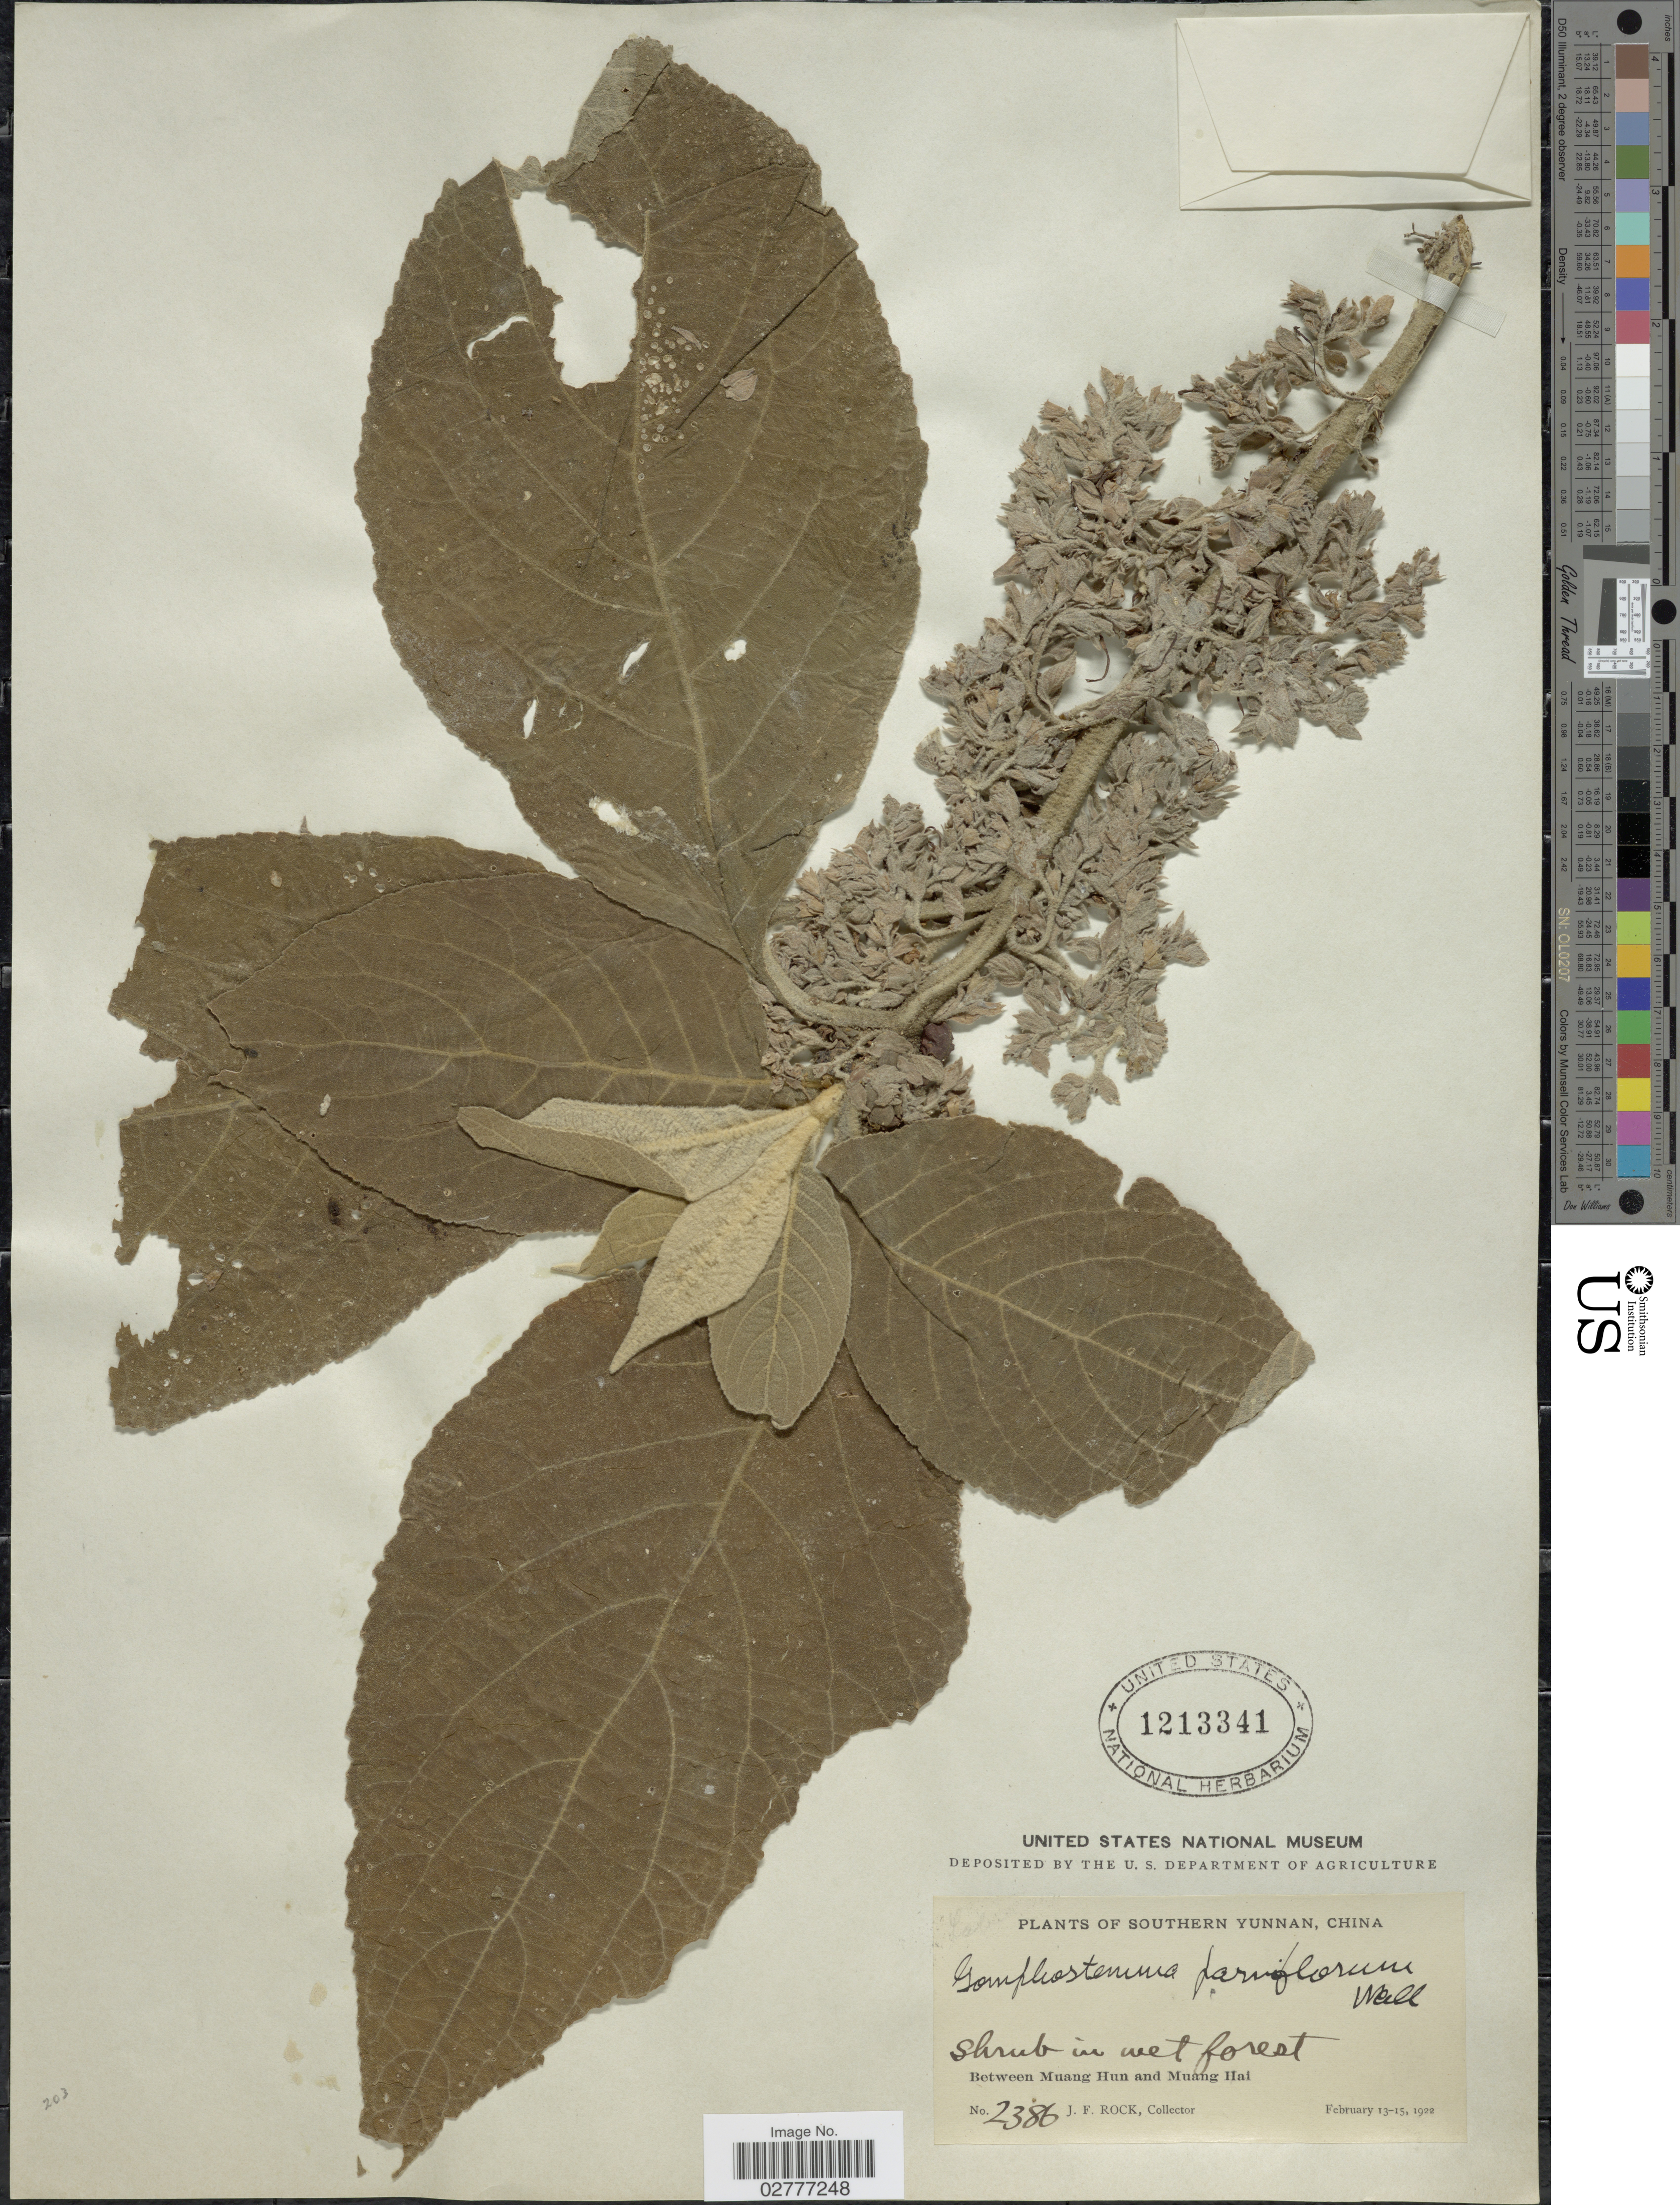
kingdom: Plantae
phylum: Tracheophyta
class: Magnoliopsida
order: Lamiales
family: Lamiaceae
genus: Gomphostemma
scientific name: Gomphostemma parviflorum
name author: Wall. ex Benth.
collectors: J. Rock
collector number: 2386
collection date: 1922-02-13/1922-02-15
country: China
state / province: Yunnan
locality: Southern Yunnan. Between Muang Hun and Muang Hai.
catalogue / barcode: US 1213341